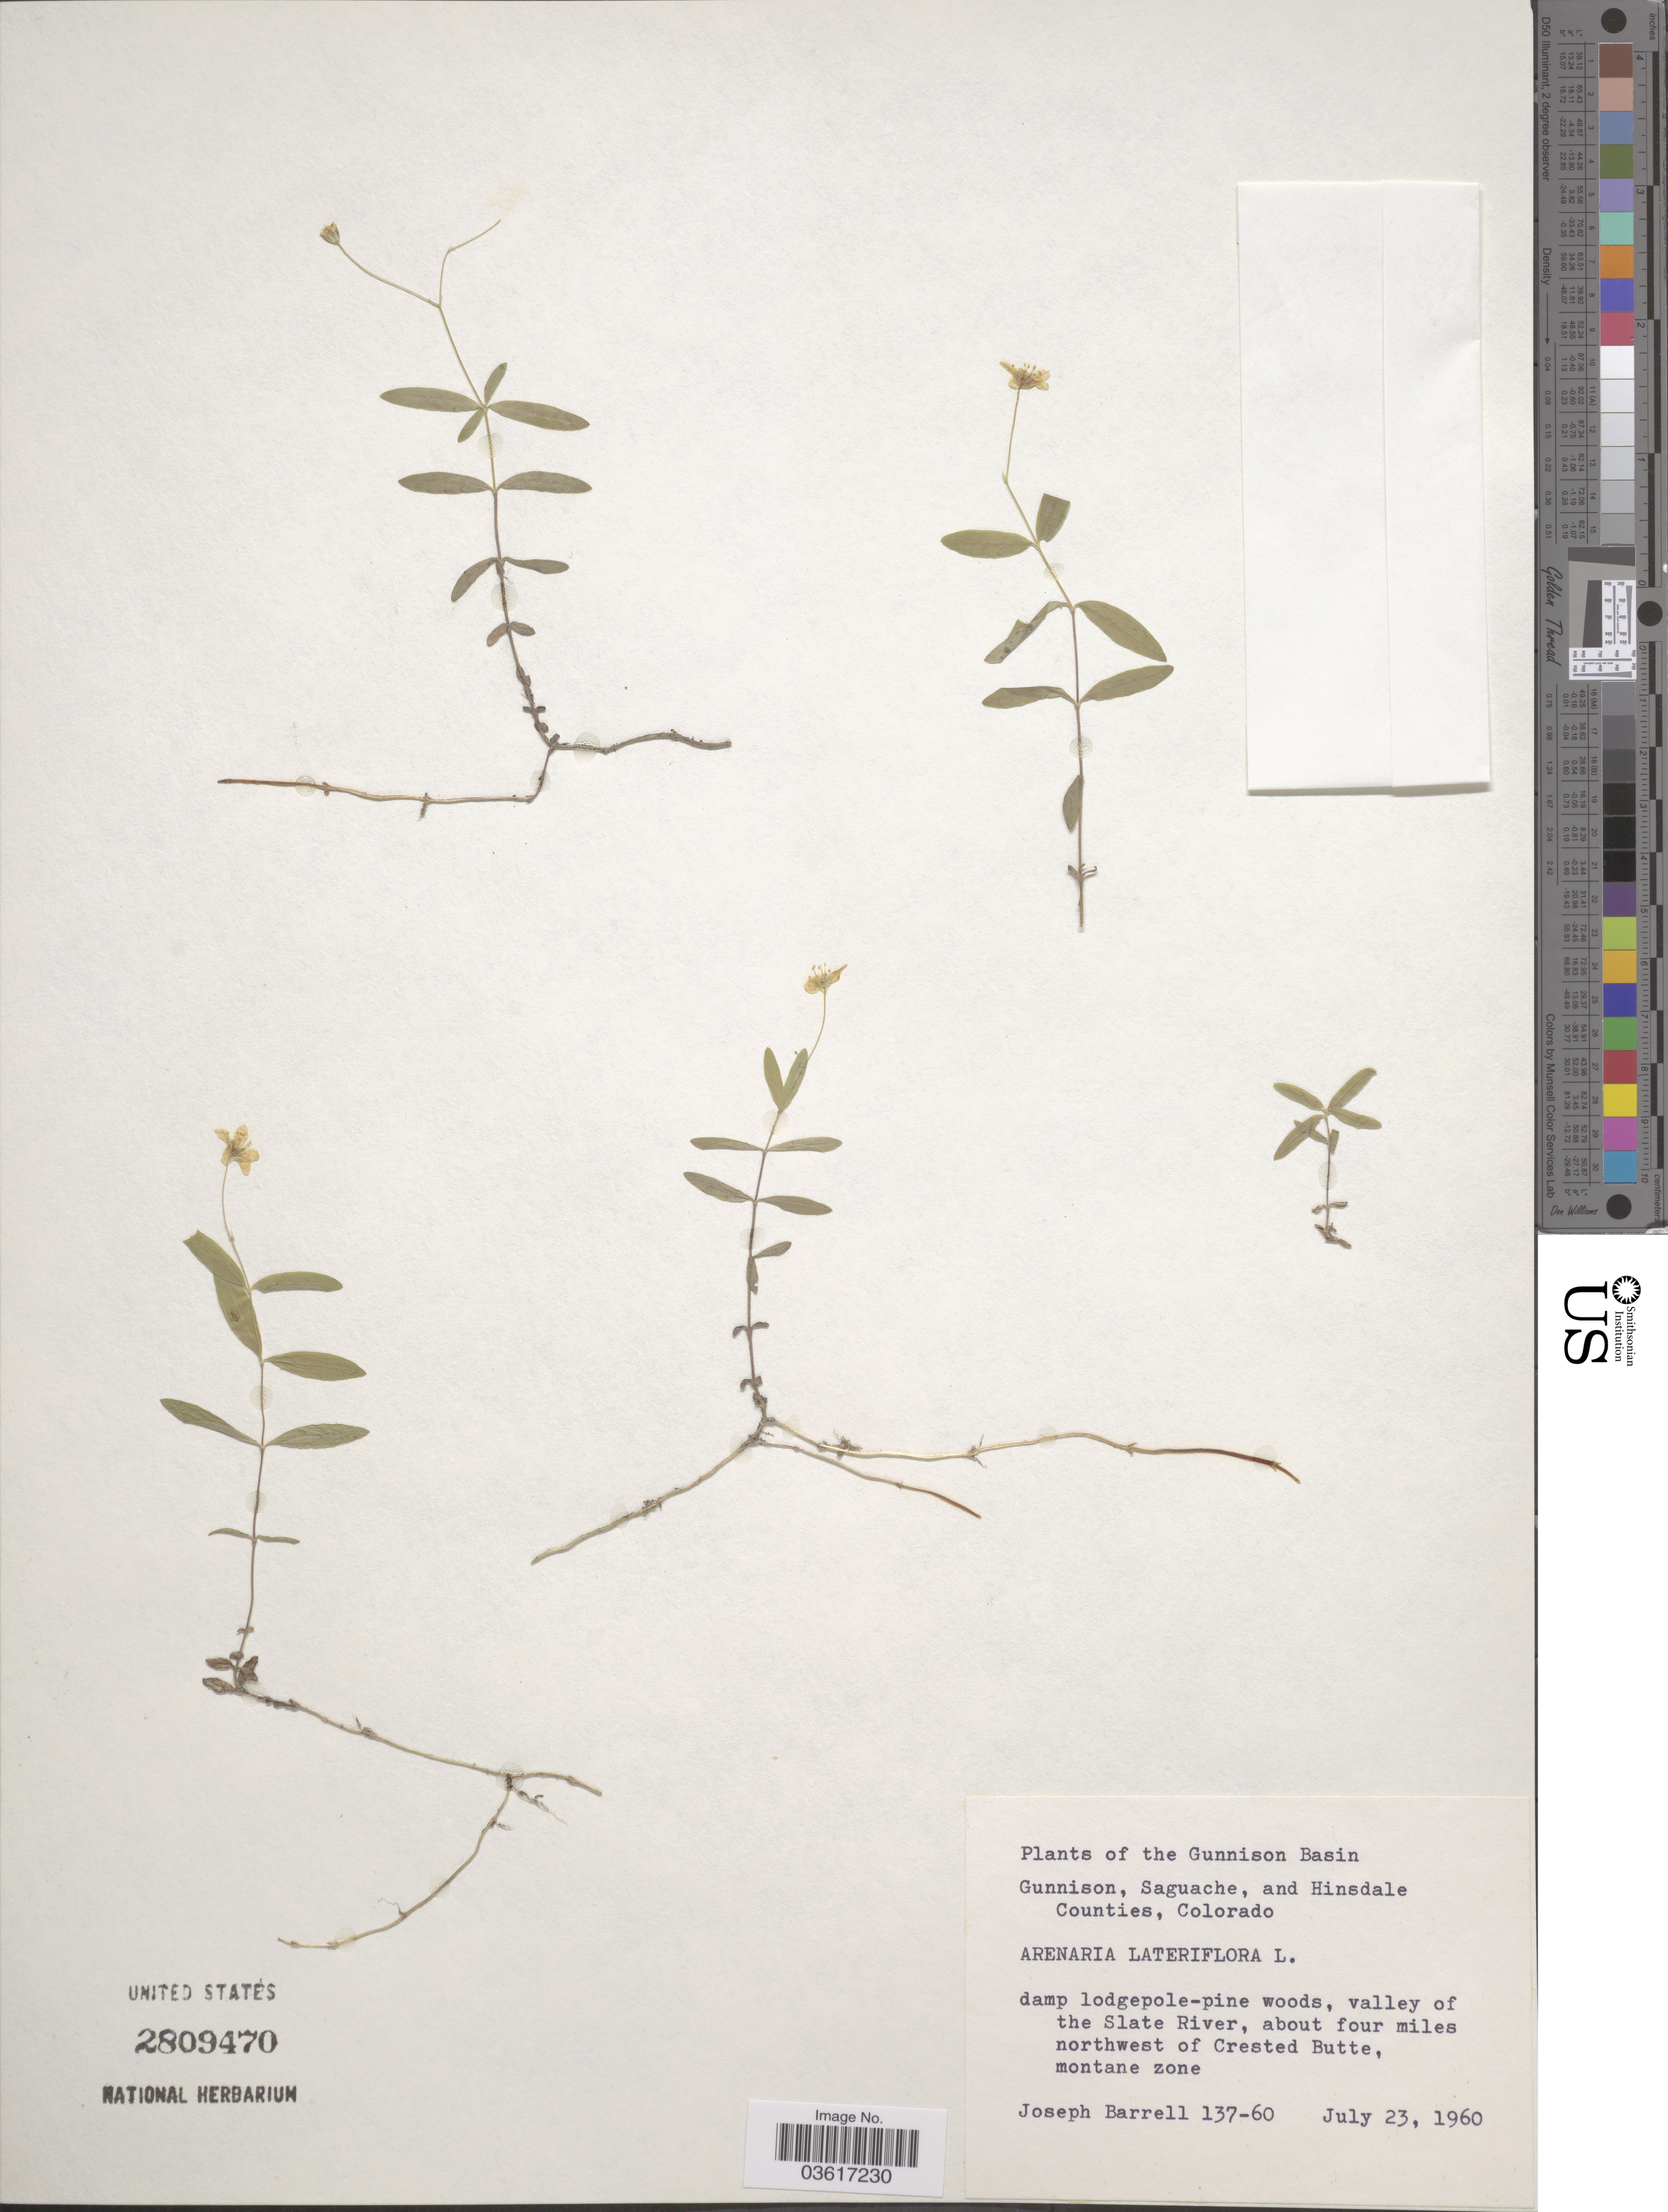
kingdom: Plantae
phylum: Tracheophyta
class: Magnoliopsida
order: Caryophyllales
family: Caryophyllaceae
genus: Moehringia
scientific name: Moehringia lateriflora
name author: (L.) Fenzl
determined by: Strong, Mark T., (BOT), Smithsonian Institution - National Museum of Natural History (UNITED STATES)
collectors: J. Barrell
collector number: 137-60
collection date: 1960-07-23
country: United States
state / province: Colorado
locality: Gunnison Basin. Gunnison, Saguache, and Hinsdale Counties. Valley of the Slate River, about four miles northwest of Crested Butte, montane zone.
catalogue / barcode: US 2809470